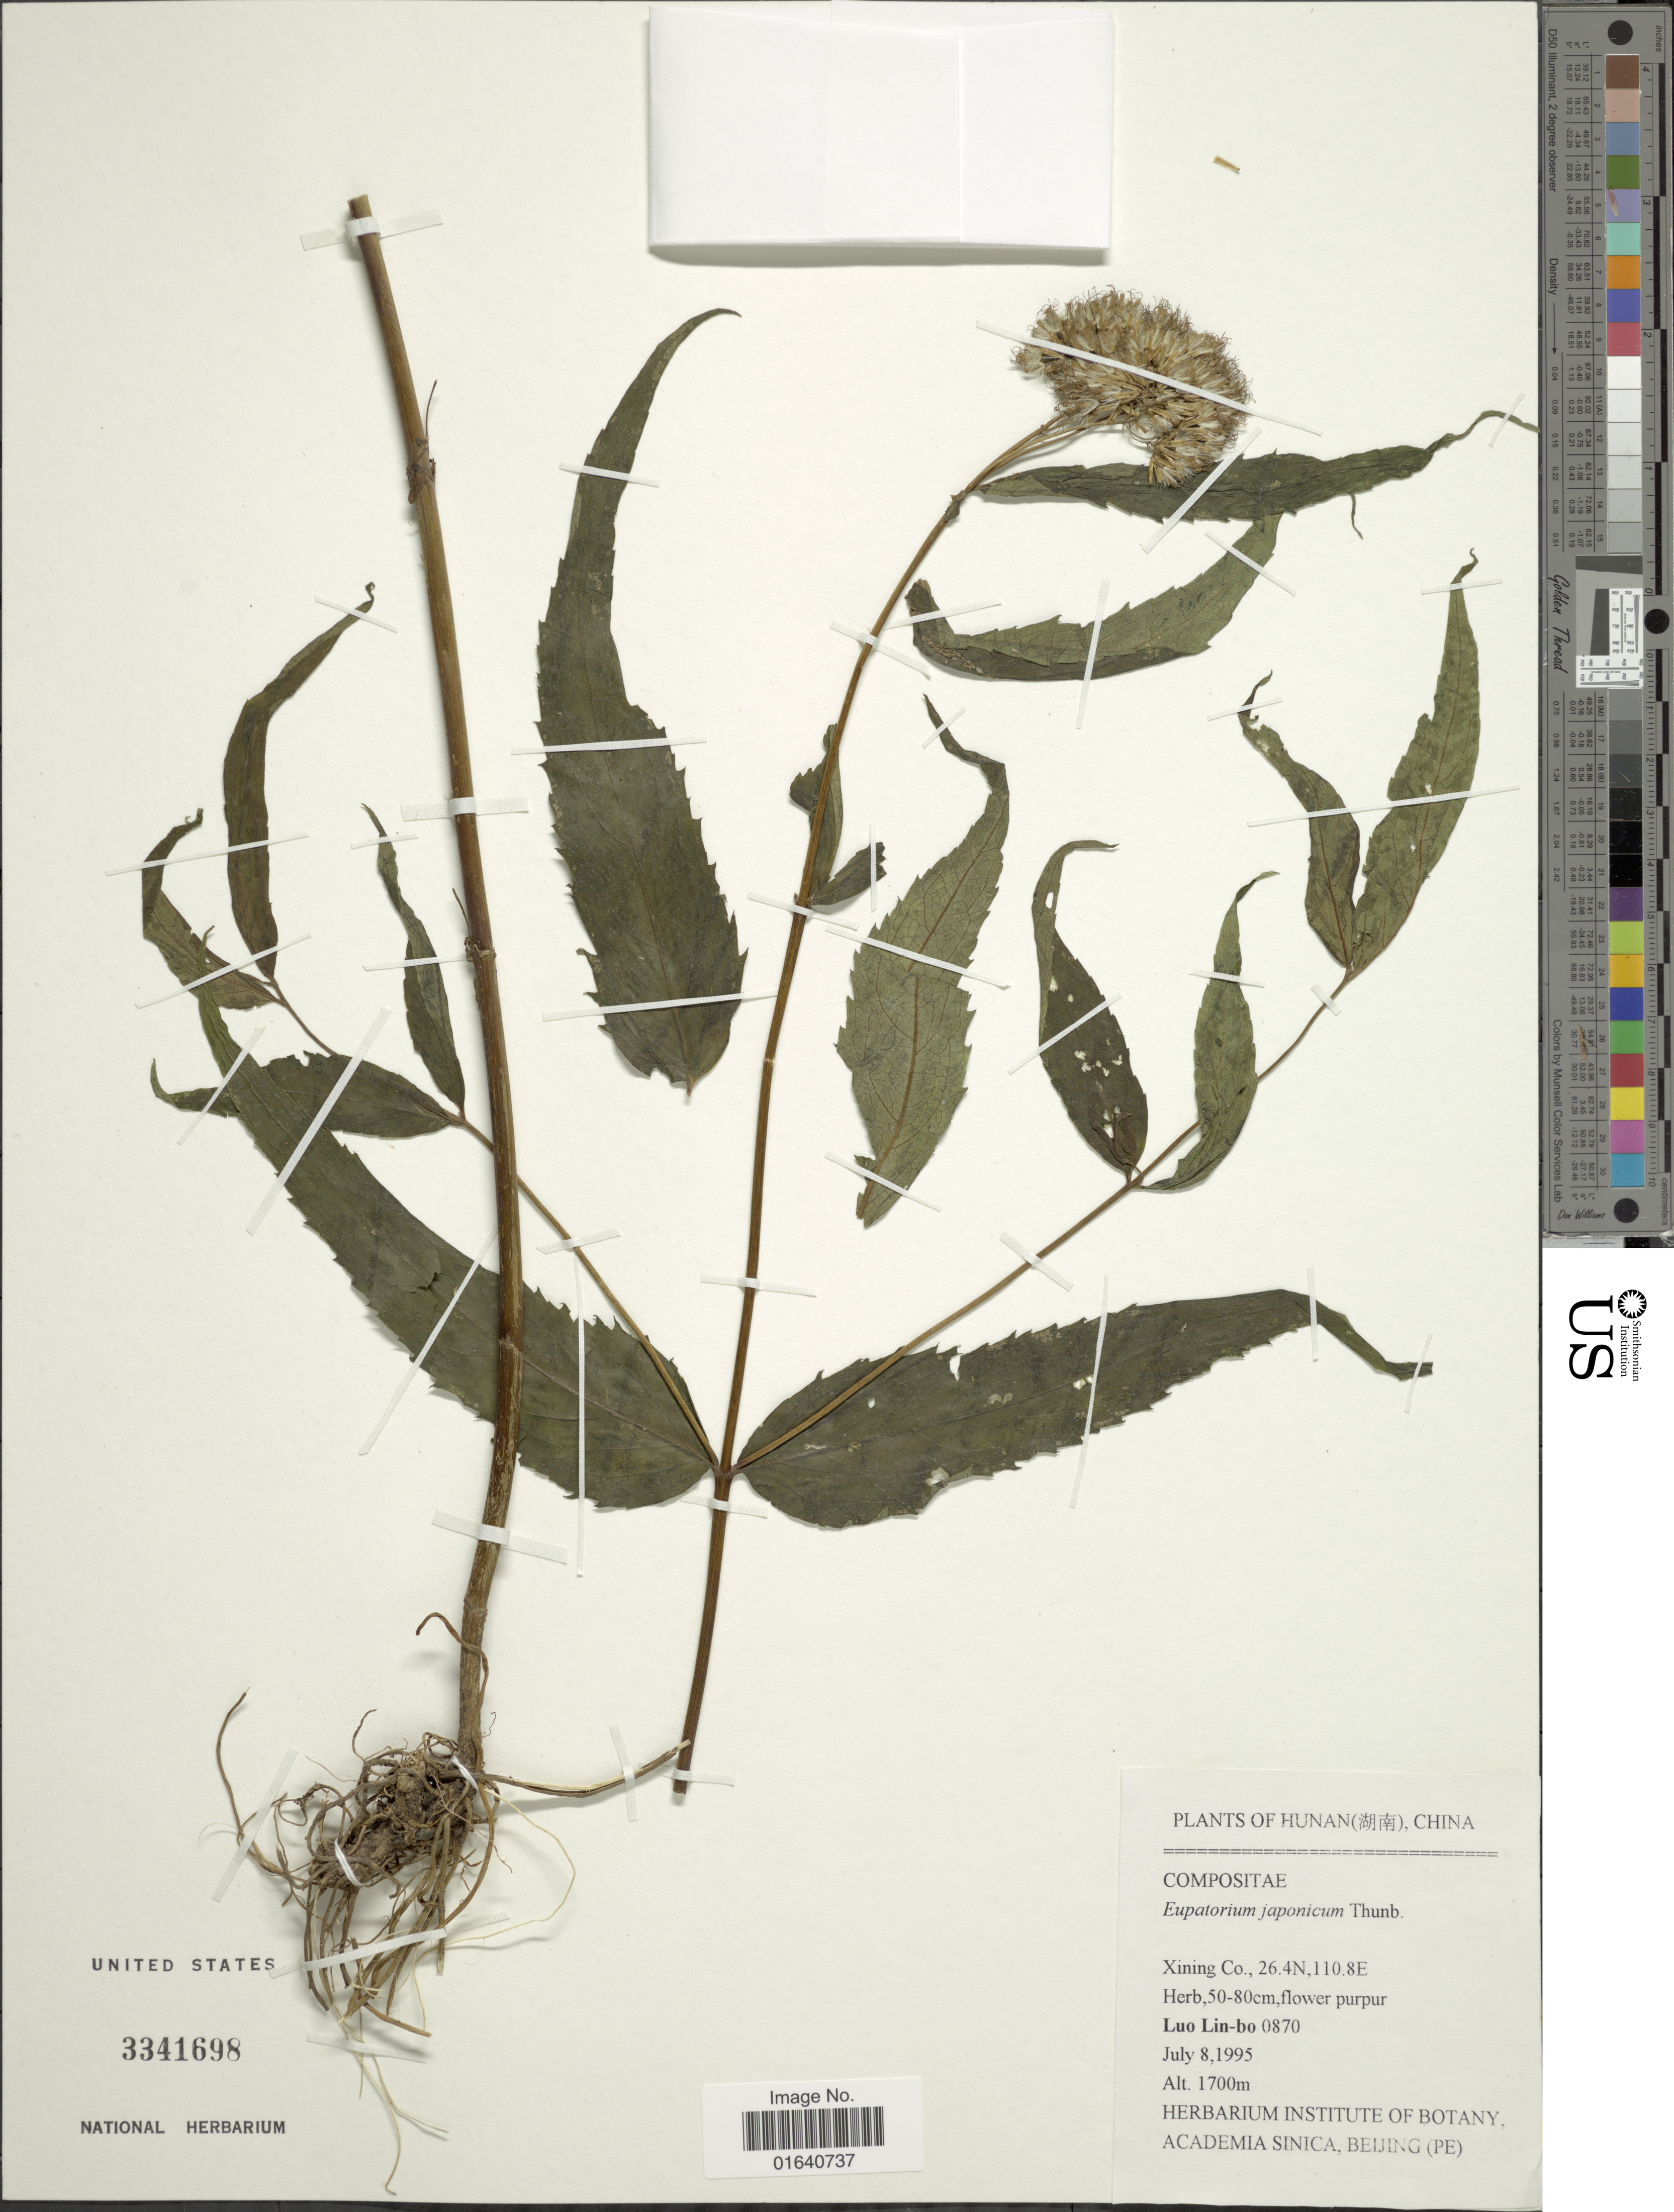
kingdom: Plantae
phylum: Tracheophyta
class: Magnoliopsida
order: Asterales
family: Asteraceae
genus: Eupatorium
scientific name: Eupatorium japonicum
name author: Thunb.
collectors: L. Lin-bo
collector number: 0870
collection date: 1995-07-08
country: China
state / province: Hunan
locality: Xining Co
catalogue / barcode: US 3341698